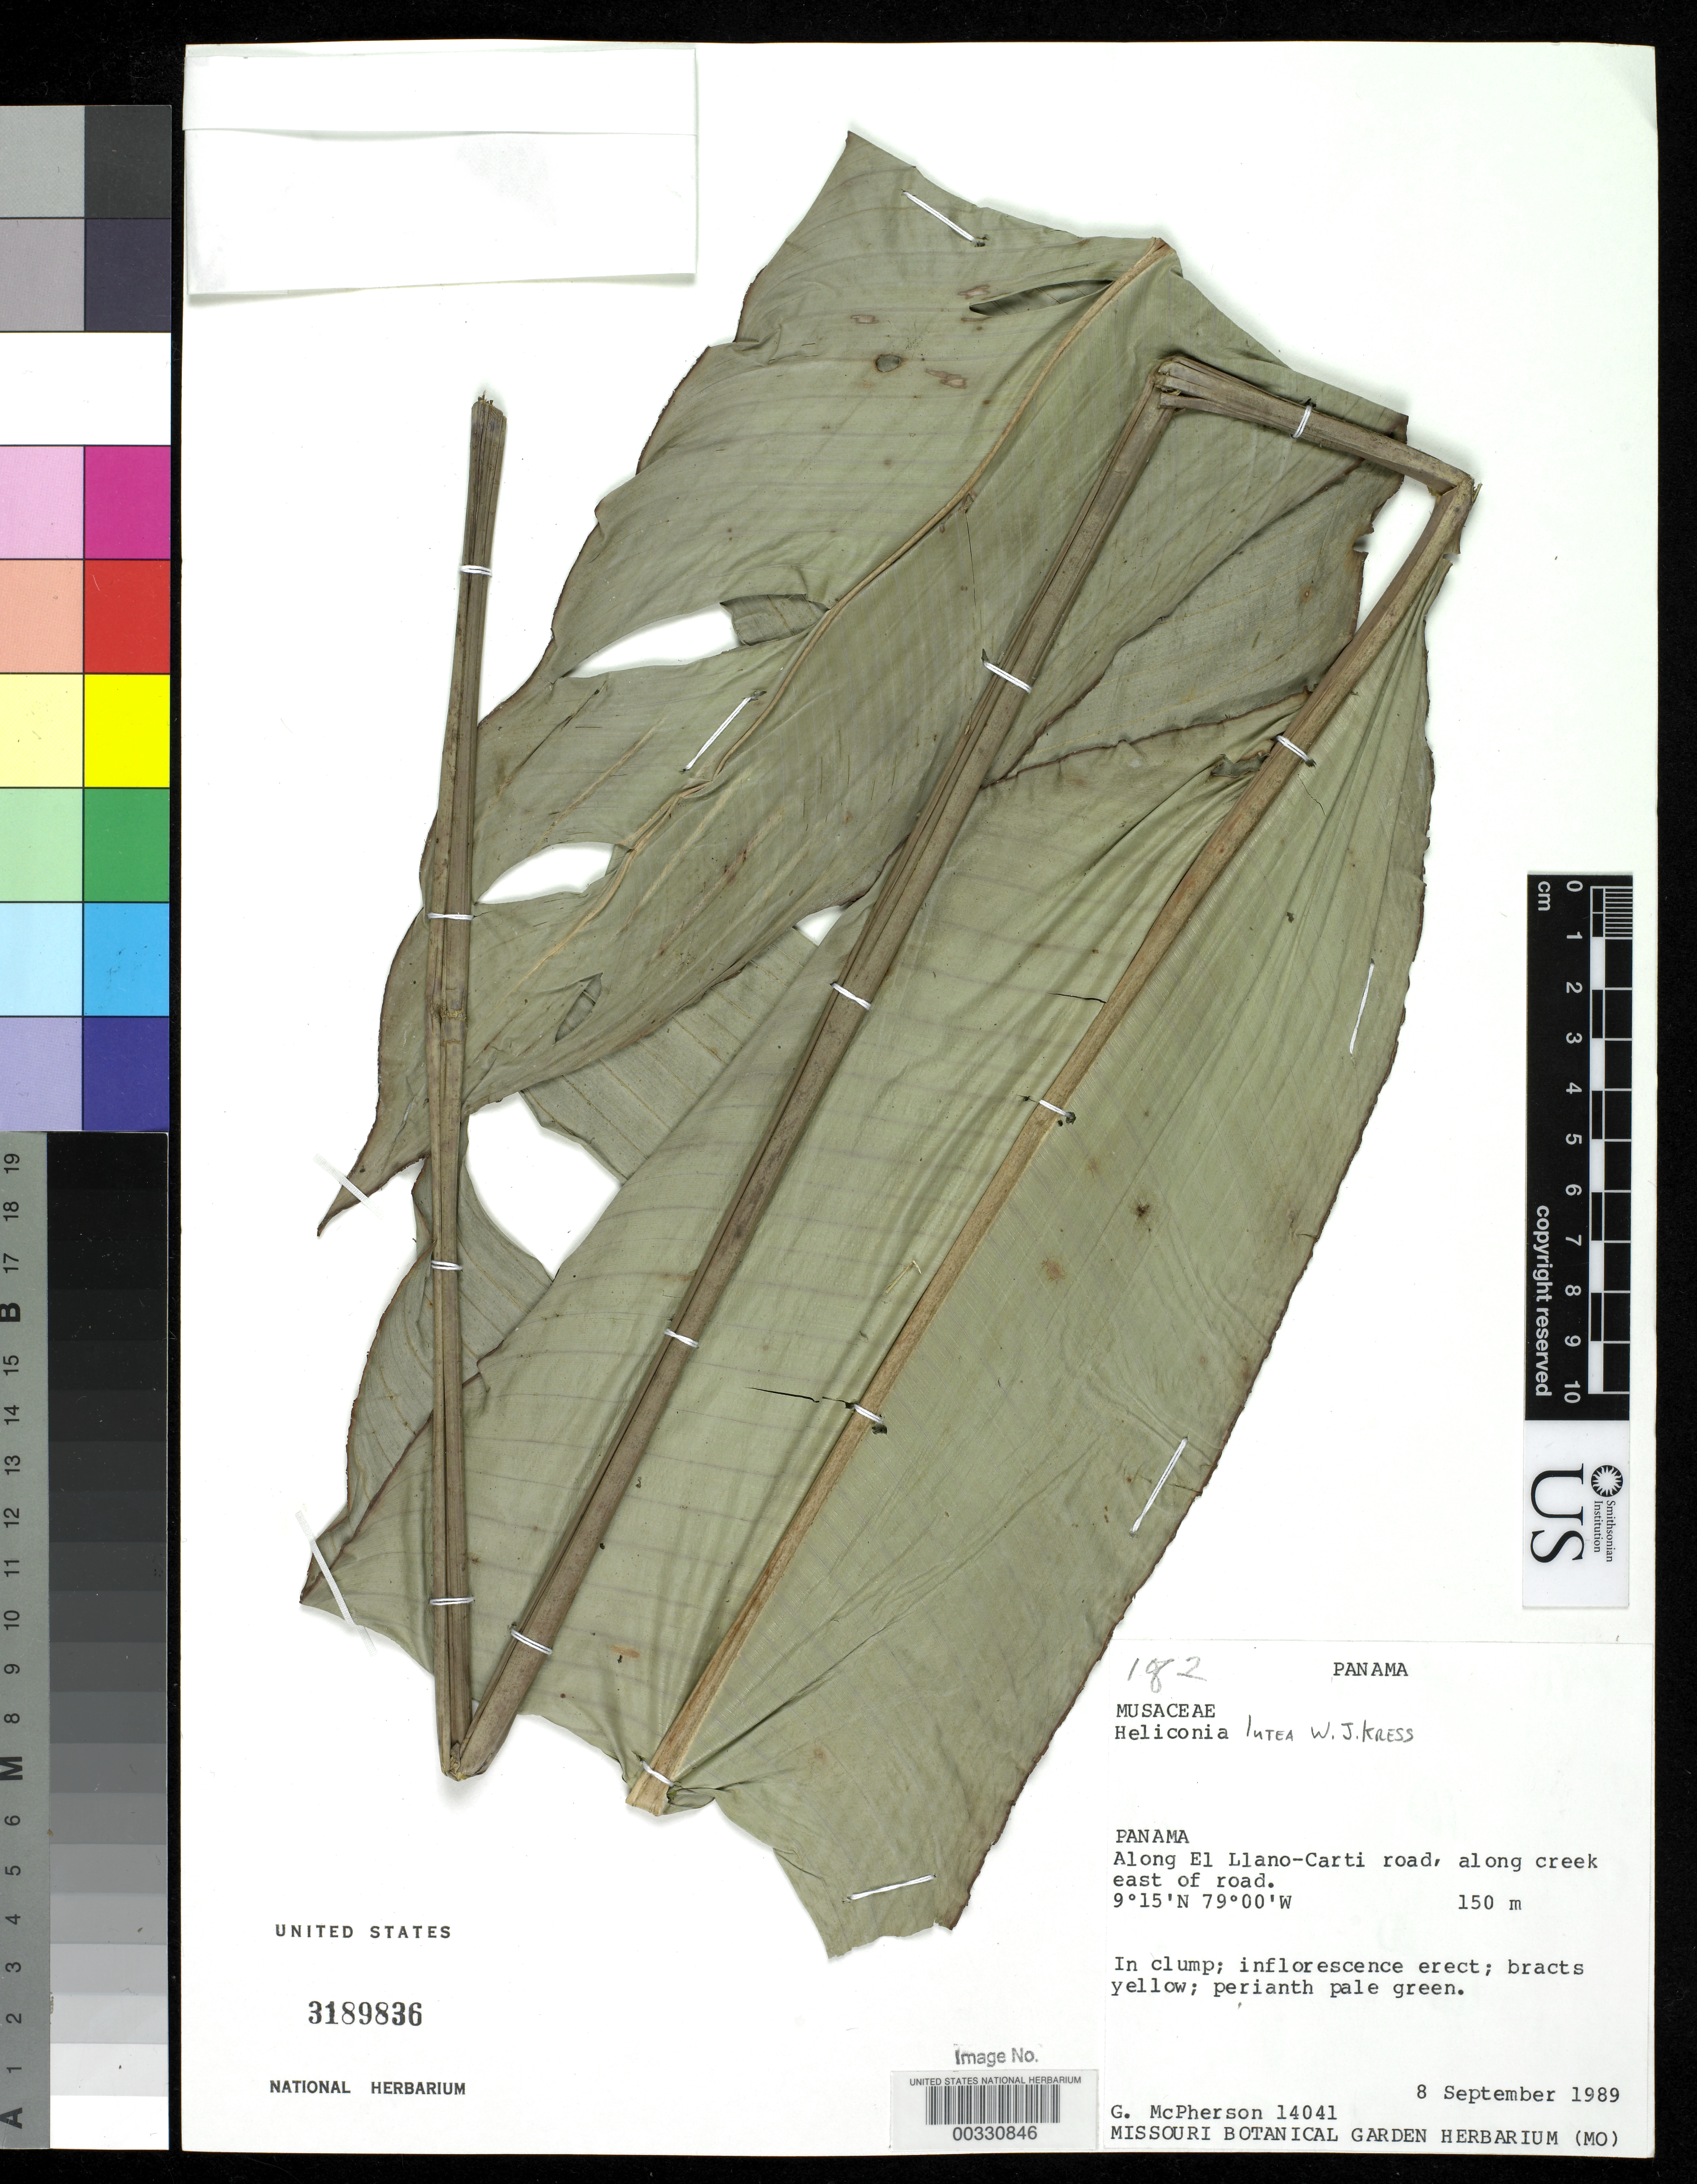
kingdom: Plantae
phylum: Tracheophyta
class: Liliopsida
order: Zingiberales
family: Heliconiaceae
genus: Heliconia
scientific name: Heliconia lutea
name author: W.J. Kress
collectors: G. D. McPherson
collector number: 14041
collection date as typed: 08 Sep 1989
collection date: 1989-09-08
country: Panama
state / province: Panamá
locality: Along El Llano-Carti road, along Creek E of road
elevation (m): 150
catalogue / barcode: US 3189837